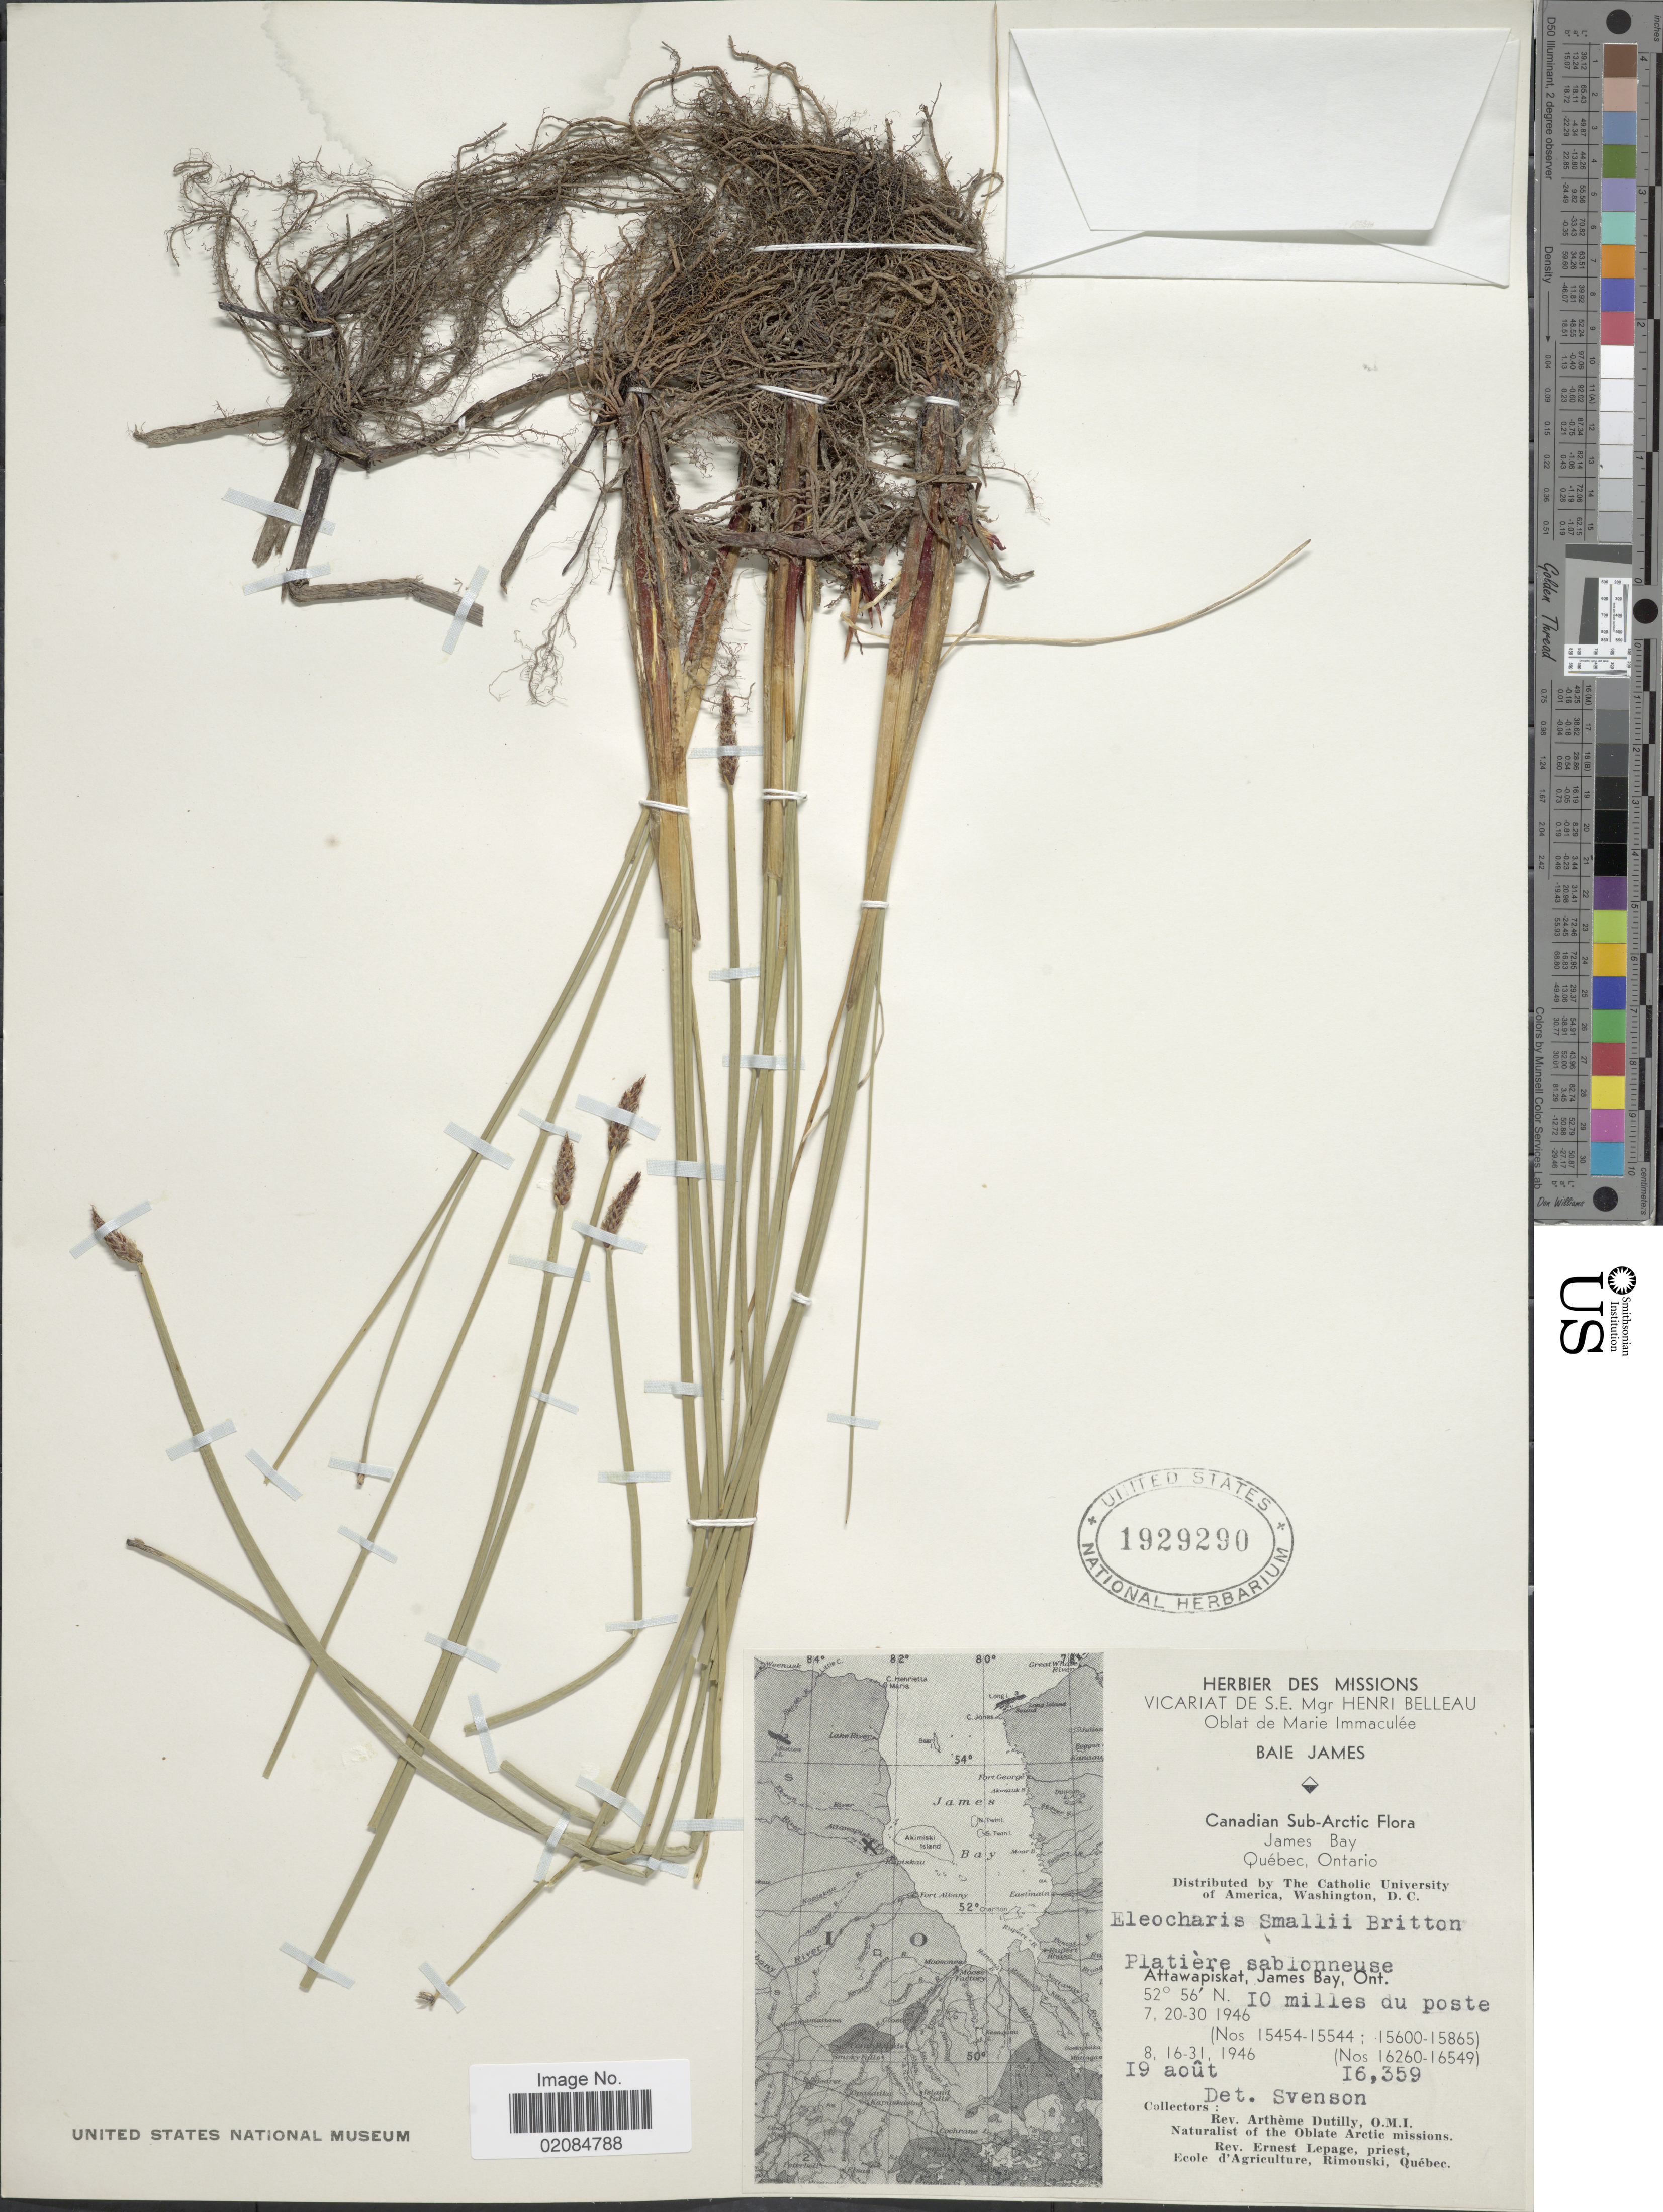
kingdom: Plantae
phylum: Tracheophyta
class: Liliopsida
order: Poales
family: Cyperaceae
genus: Eleocharis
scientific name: Eleocharis palustris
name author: (L.) Roem. & Schult.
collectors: A. Dutilly & E. Lepage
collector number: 16359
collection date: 1946-08-19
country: Canada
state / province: Ontario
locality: Canadian Sub-Arctic. James Bay. Quebec, Ontario. Attawapiskat, James Bay, Ont. 10 miles du poste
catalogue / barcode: US 1929290